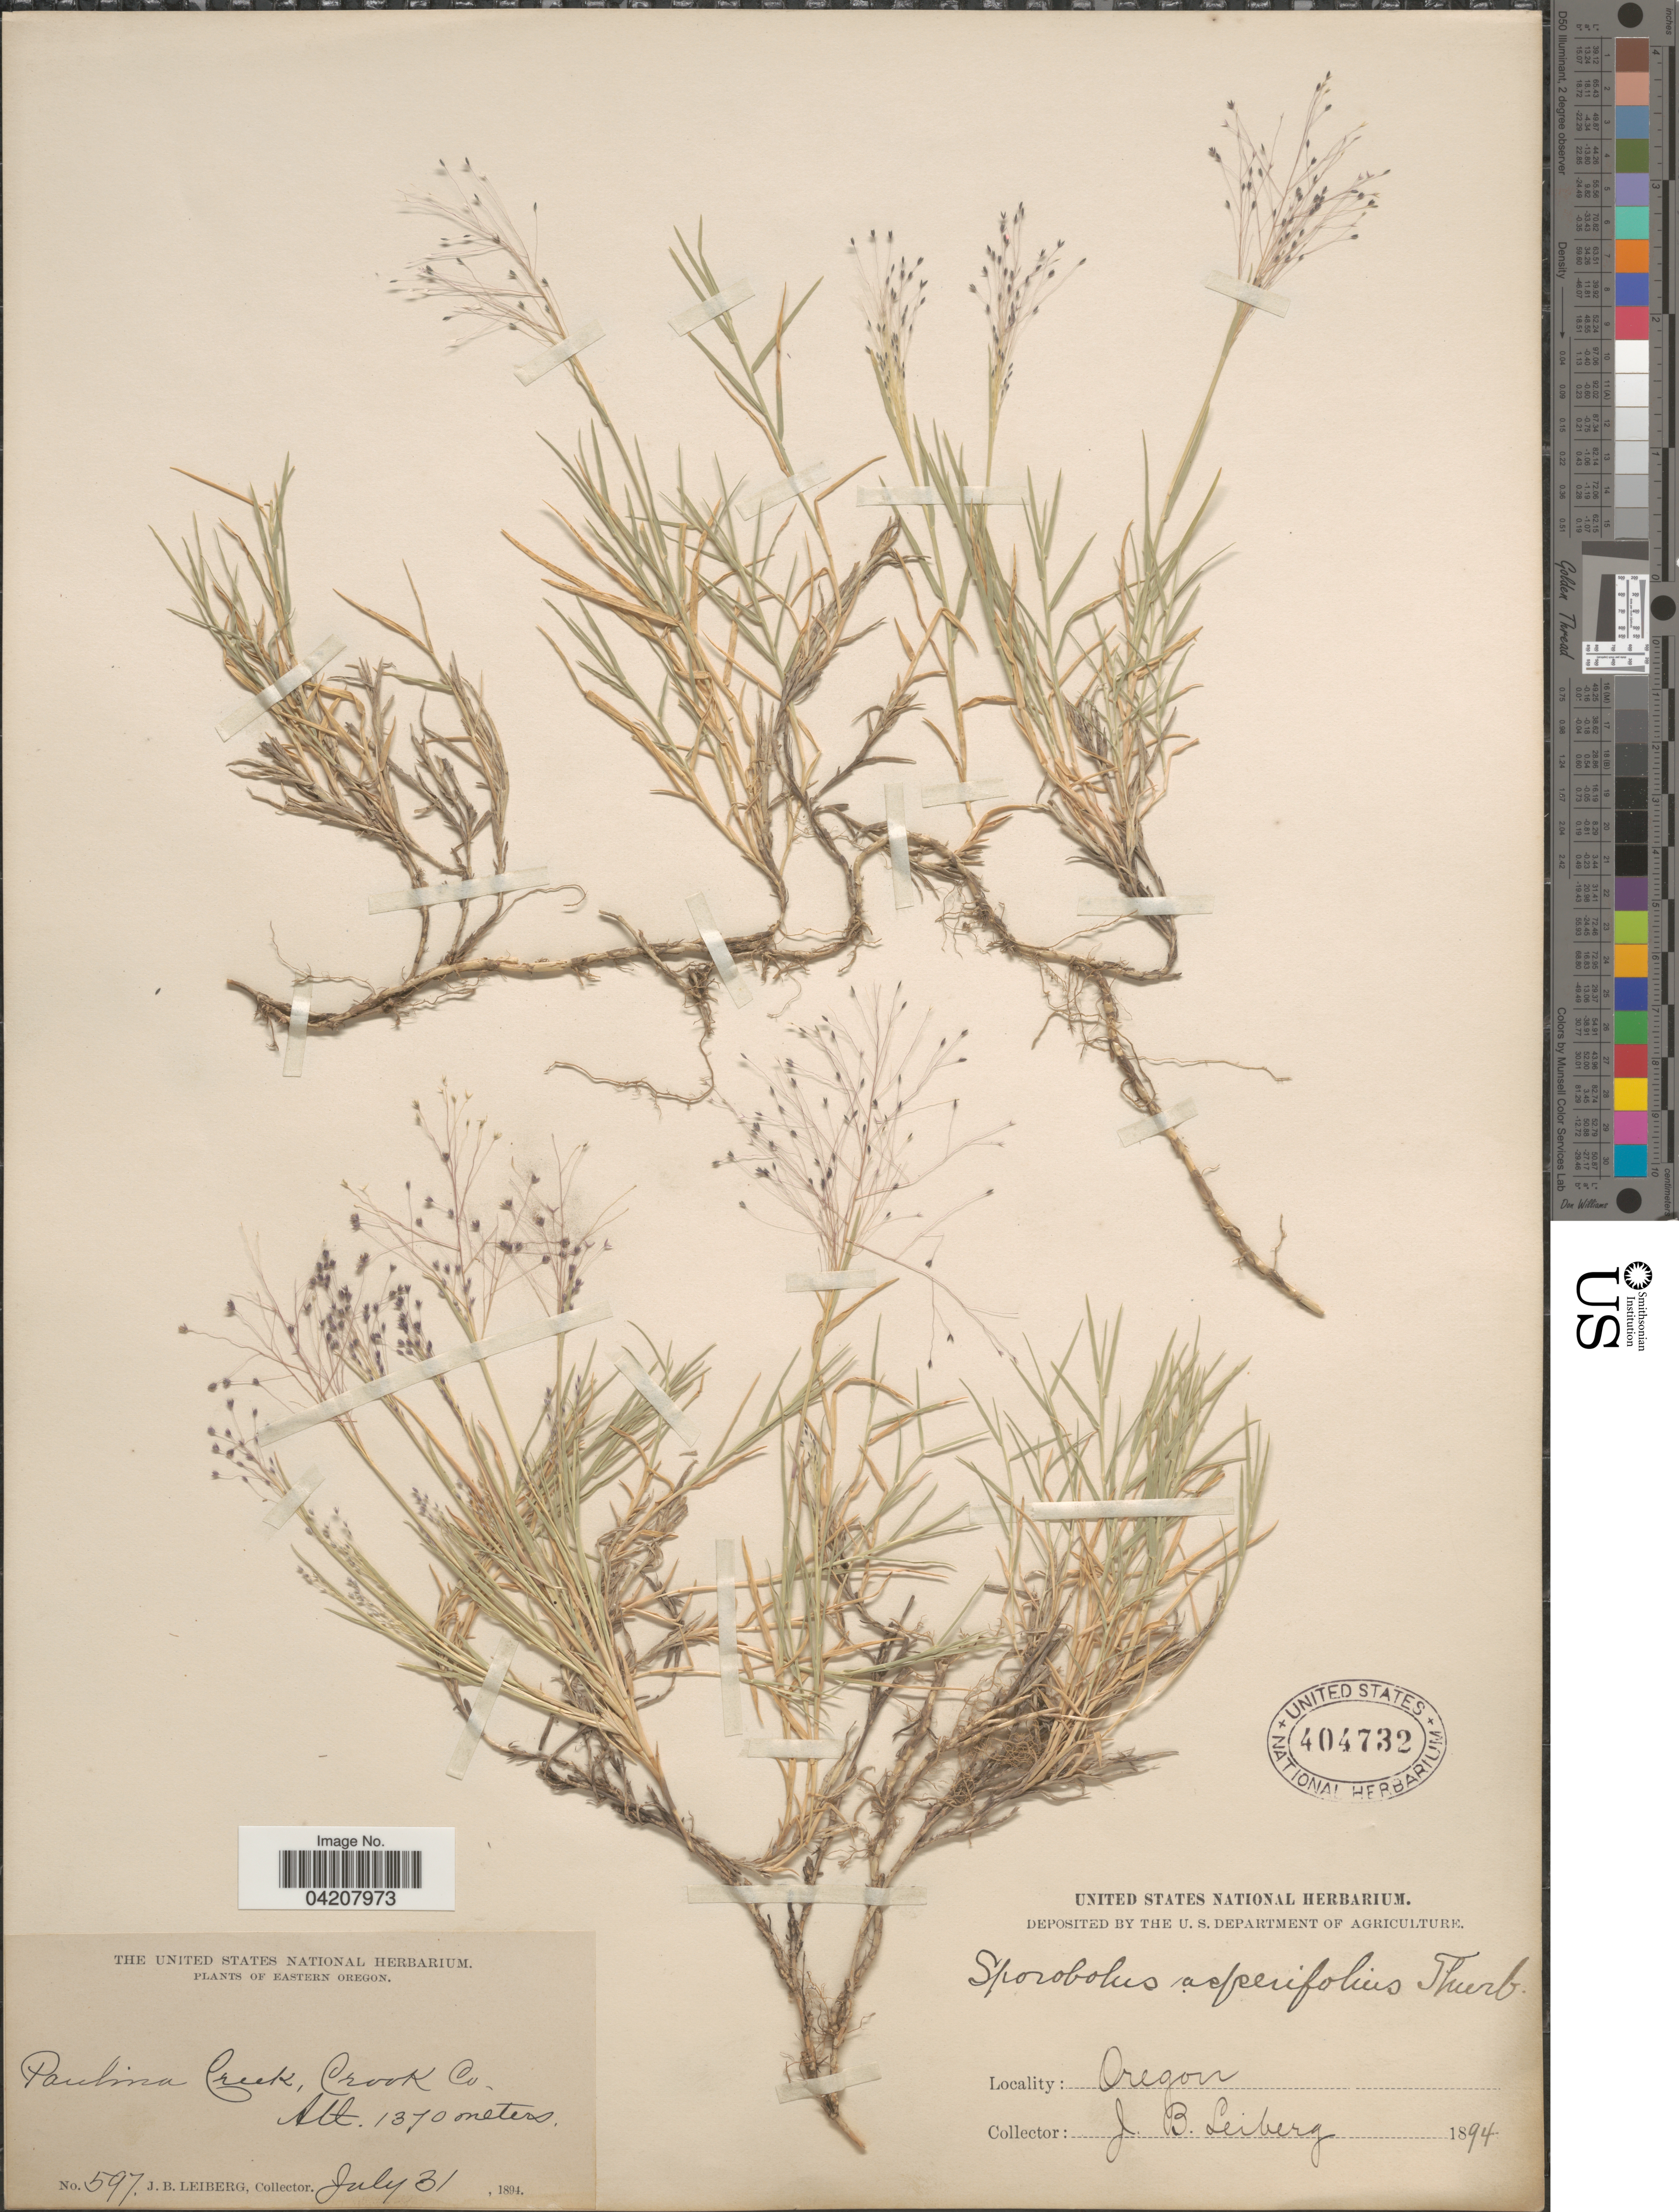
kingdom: Plantae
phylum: Tracheophyta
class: Liliopsida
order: Poales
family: Poaceae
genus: Muhlenbergia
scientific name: Muhlenbergia asperifolia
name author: (Nees & Meyen ex Trin.) Parodi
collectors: J. B. Leiberg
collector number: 597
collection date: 1894-07-31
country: United States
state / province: Oregon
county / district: Deschutes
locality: Eastern Oregon. Paulina Creek,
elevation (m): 1370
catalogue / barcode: US 404732